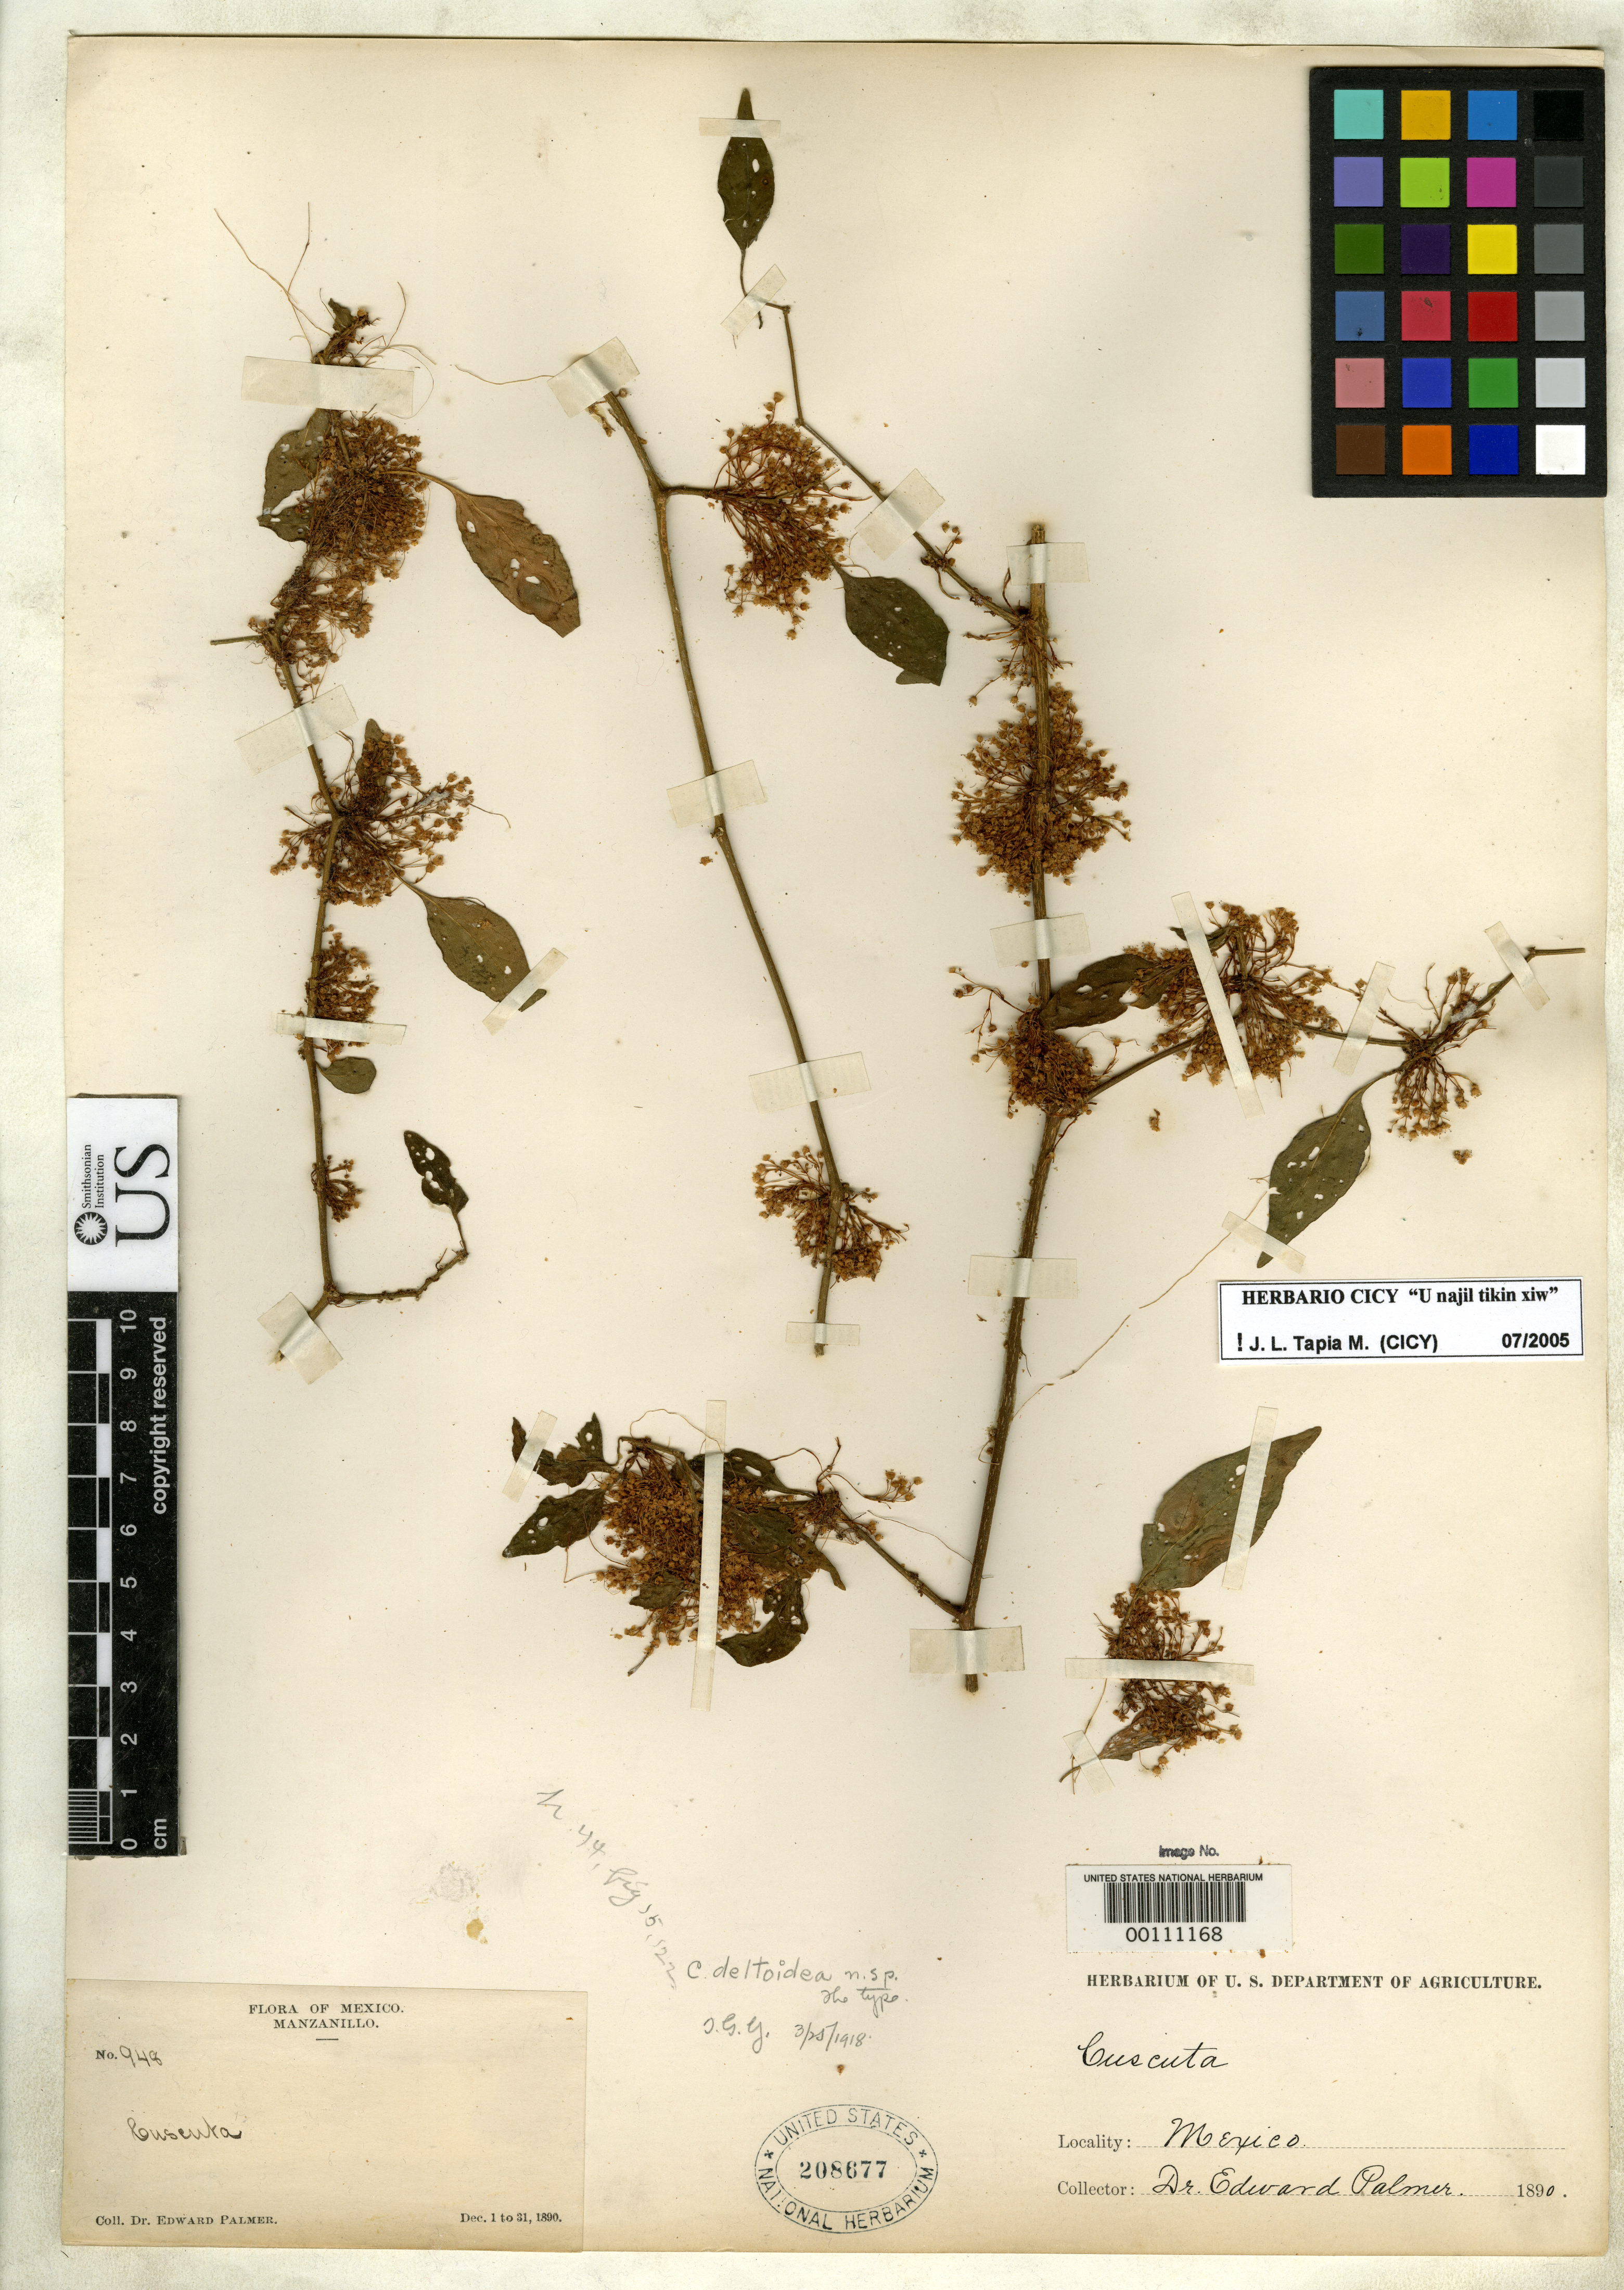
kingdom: Plantae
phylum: Tracheophyta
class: Magnoliopsida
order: Solanales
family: Convolvulaceae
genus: Cuscuta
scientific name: Cuscuta deltoidea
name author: Yunck.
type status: Holotype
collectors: E. Palmer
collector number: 948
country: Mexico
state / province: Jalisco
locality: Manzanillo.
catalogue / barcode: US 208677